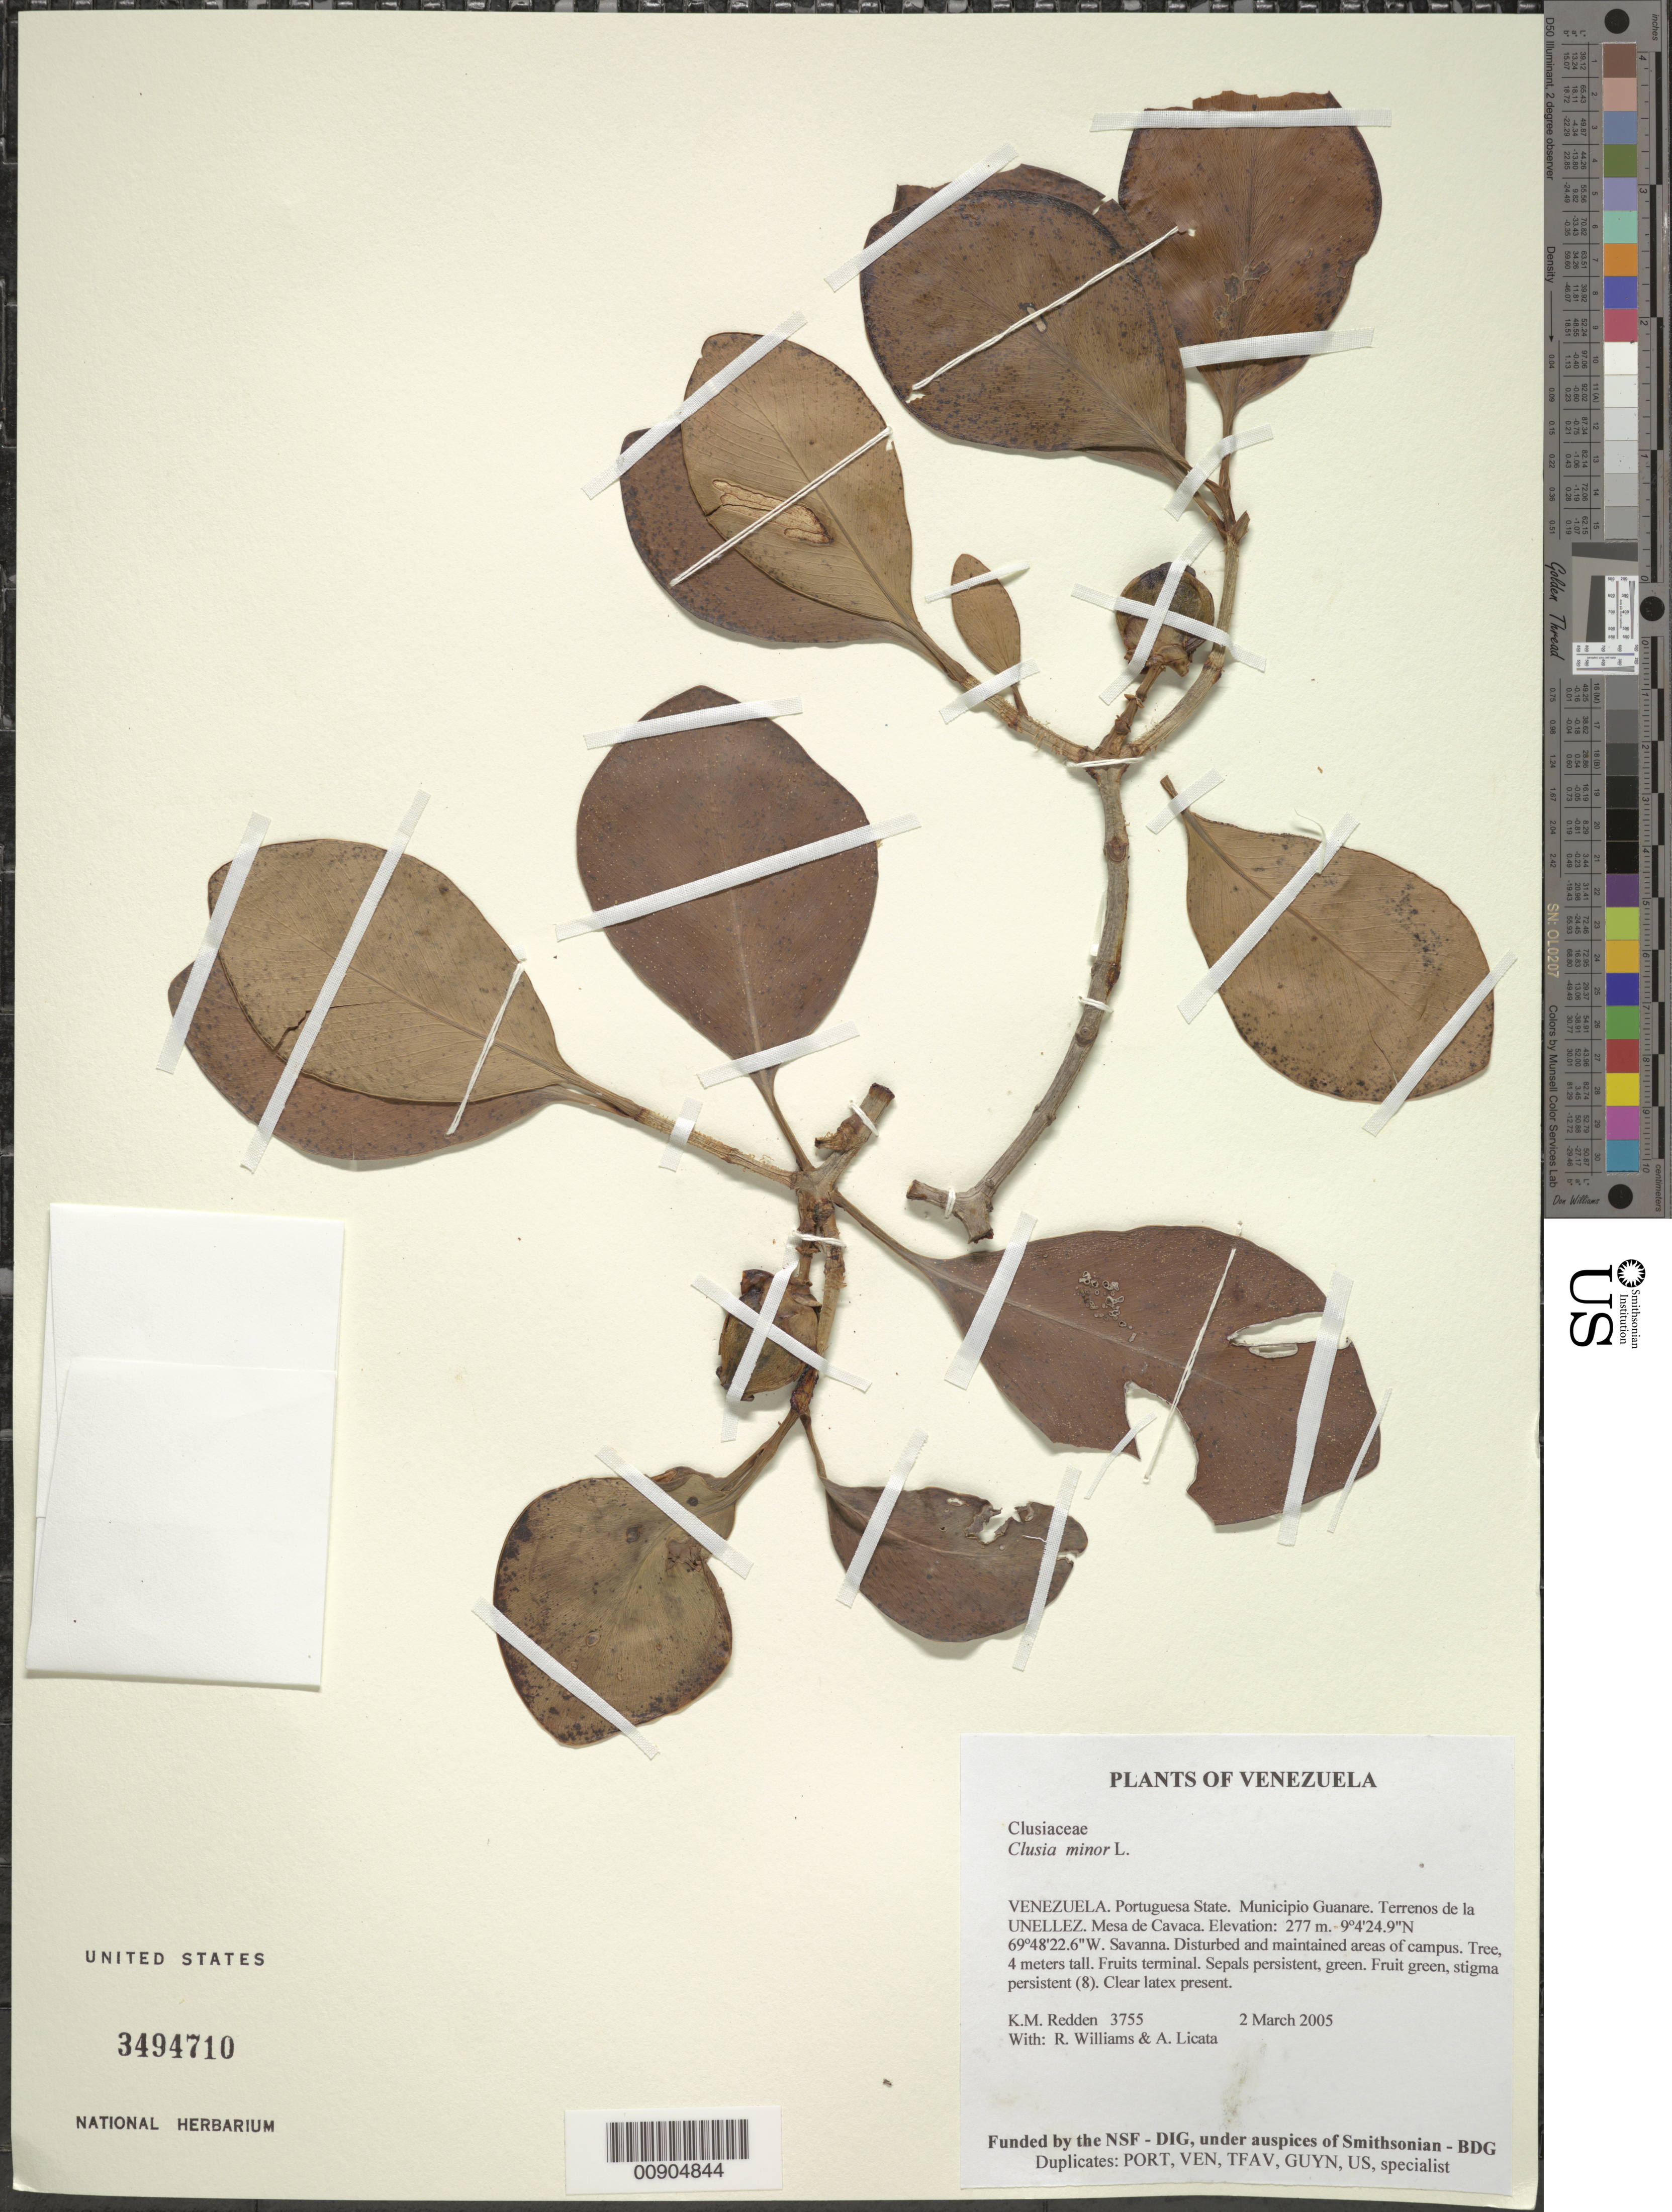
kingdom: Plantae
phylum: Tracheophyta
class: Magnoliopsida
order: Malpighiales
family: Clusiaceae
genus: Clusia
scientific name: Clusia minor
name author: L.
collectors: K. M. Redden, R. Williams & A. Licata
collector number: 3755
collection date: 2005-03-02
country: Venezuela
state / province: Portuguesa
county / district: Guanare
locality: Terrenos de la UNELLEZ. Mesa de Cavaca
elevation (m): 277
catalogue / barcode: US 3494710